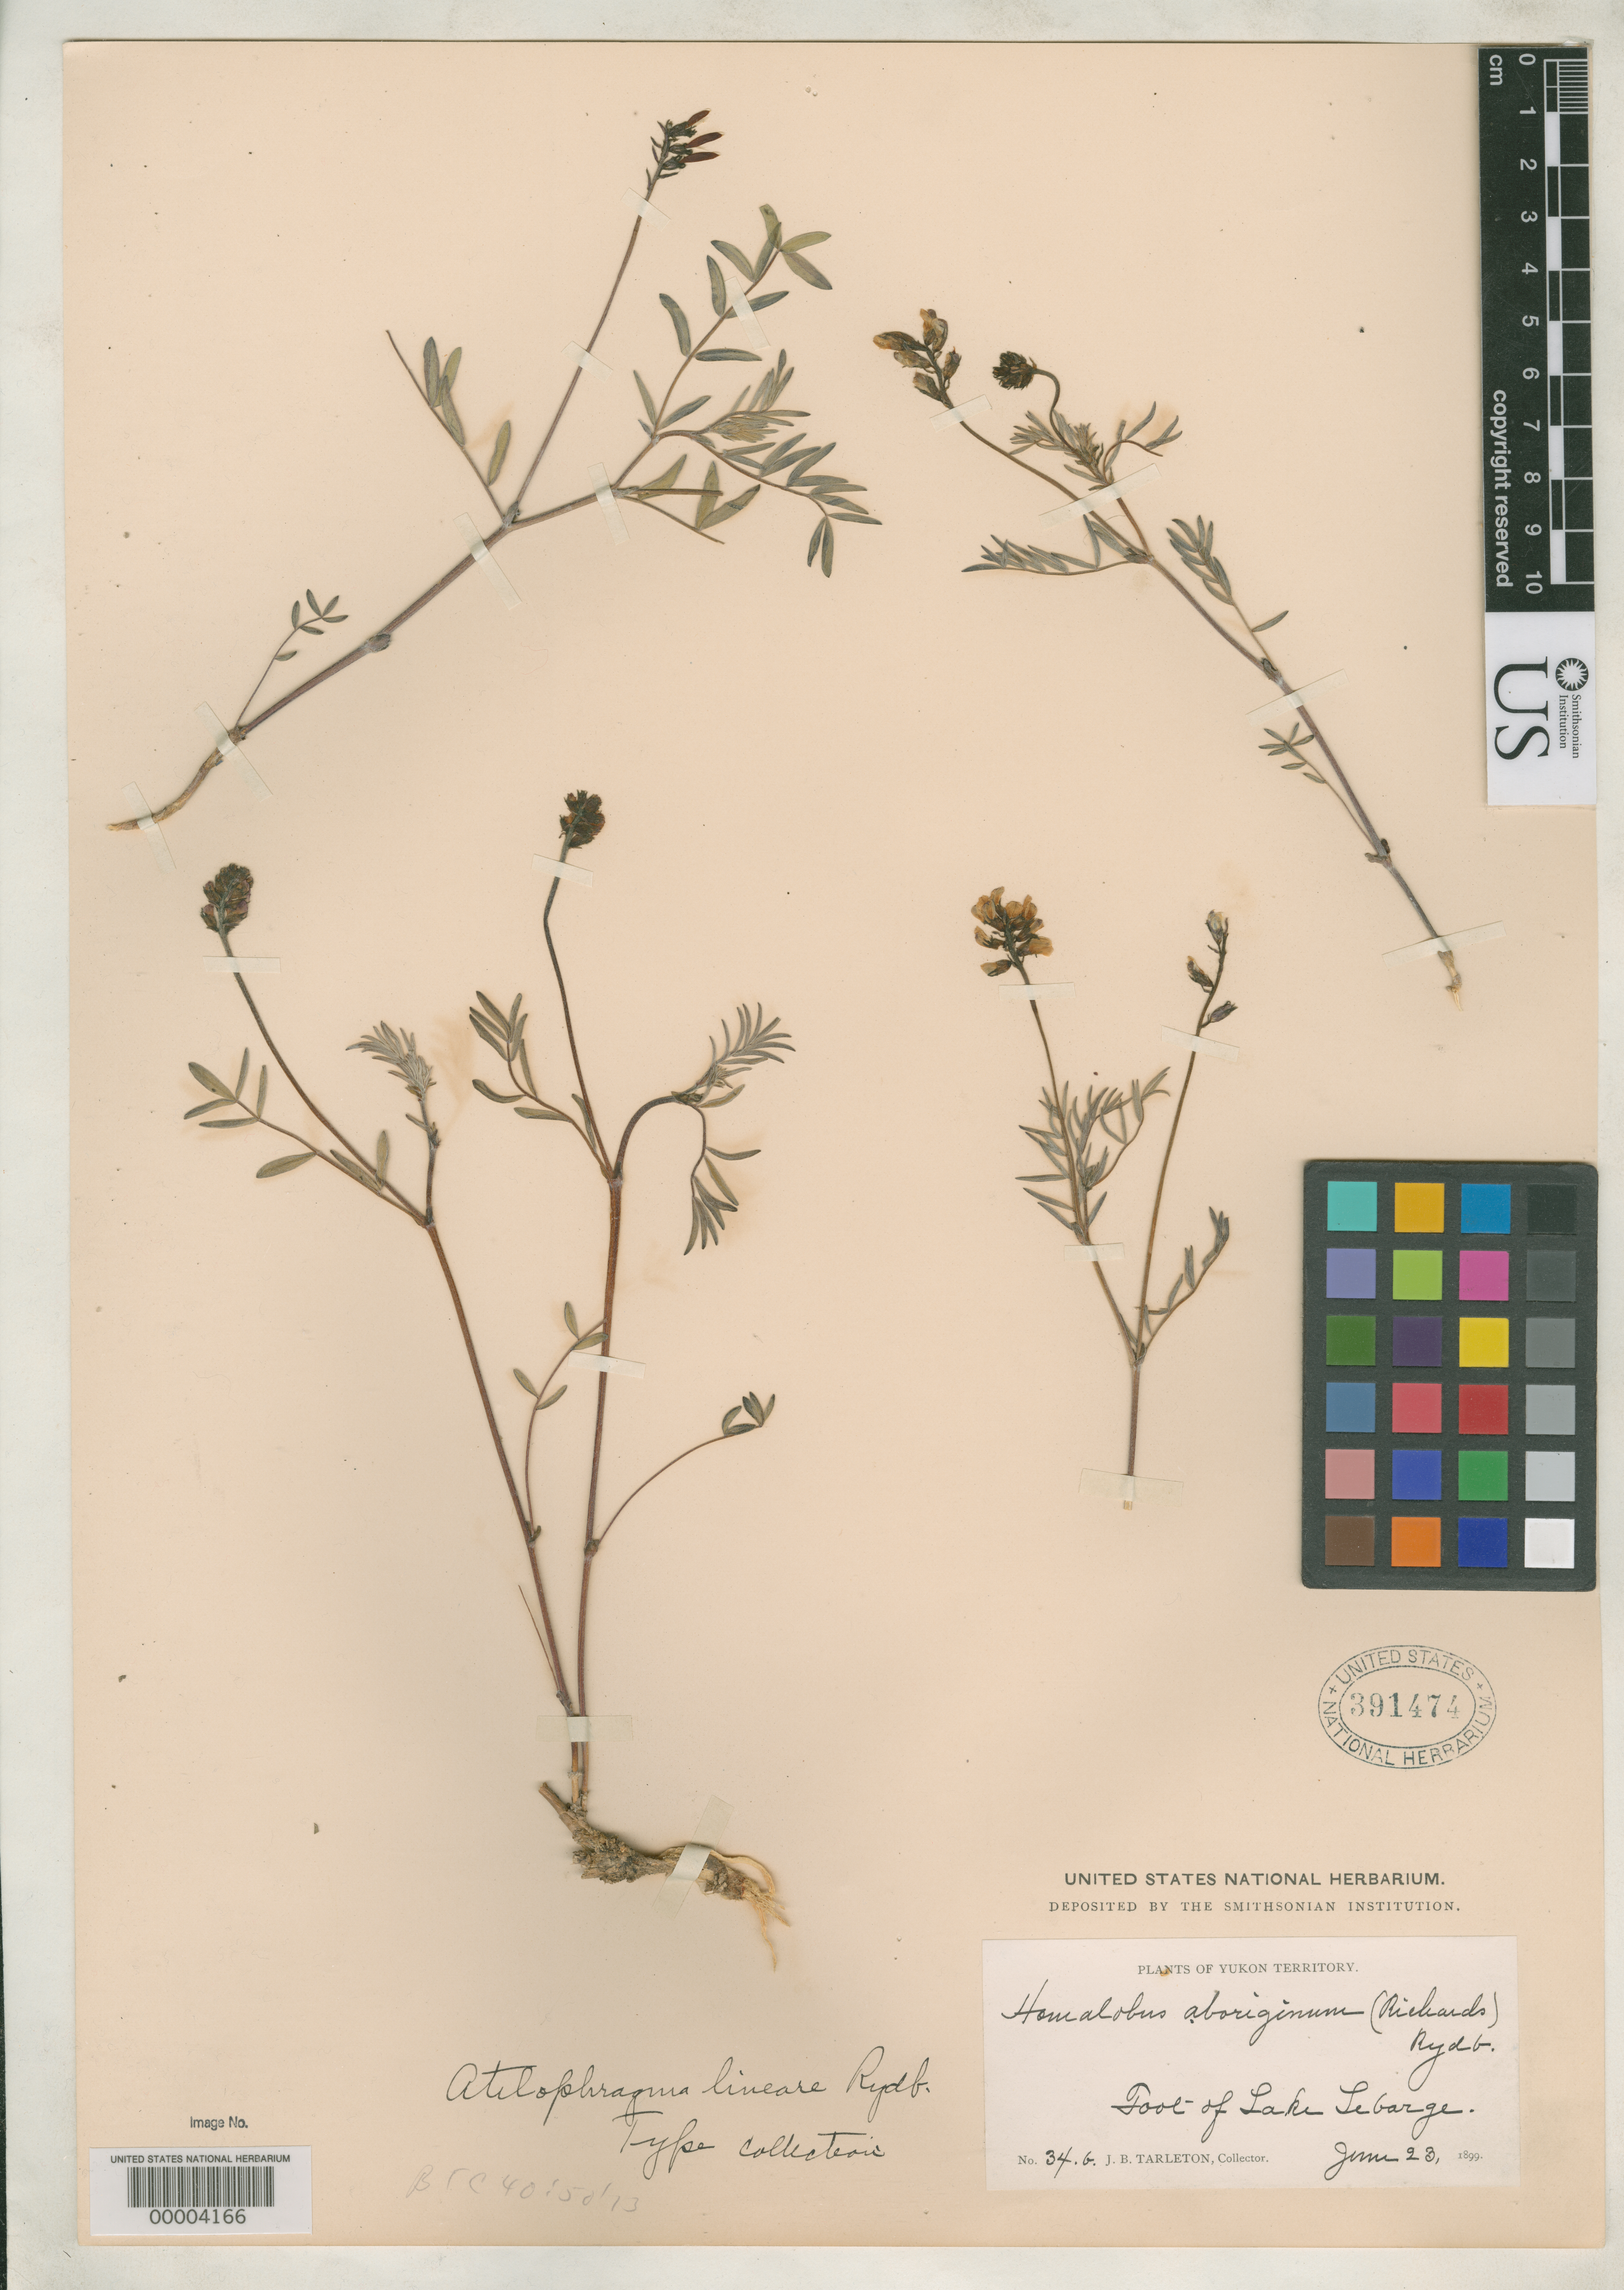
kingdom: Plantae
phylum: Tracheophyta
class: Magnoliopsida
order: Fabales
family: Fabaceae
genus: Atelophragma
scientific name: Atelophragma lineare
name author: Rydb.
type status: Isotype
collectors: J. Tarleton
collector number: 34 b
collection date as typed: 23 Jun 1899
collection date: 1899-06-23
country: Canada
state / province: Yukon Territory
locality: Lake Lebarge.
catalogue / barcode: US 391474